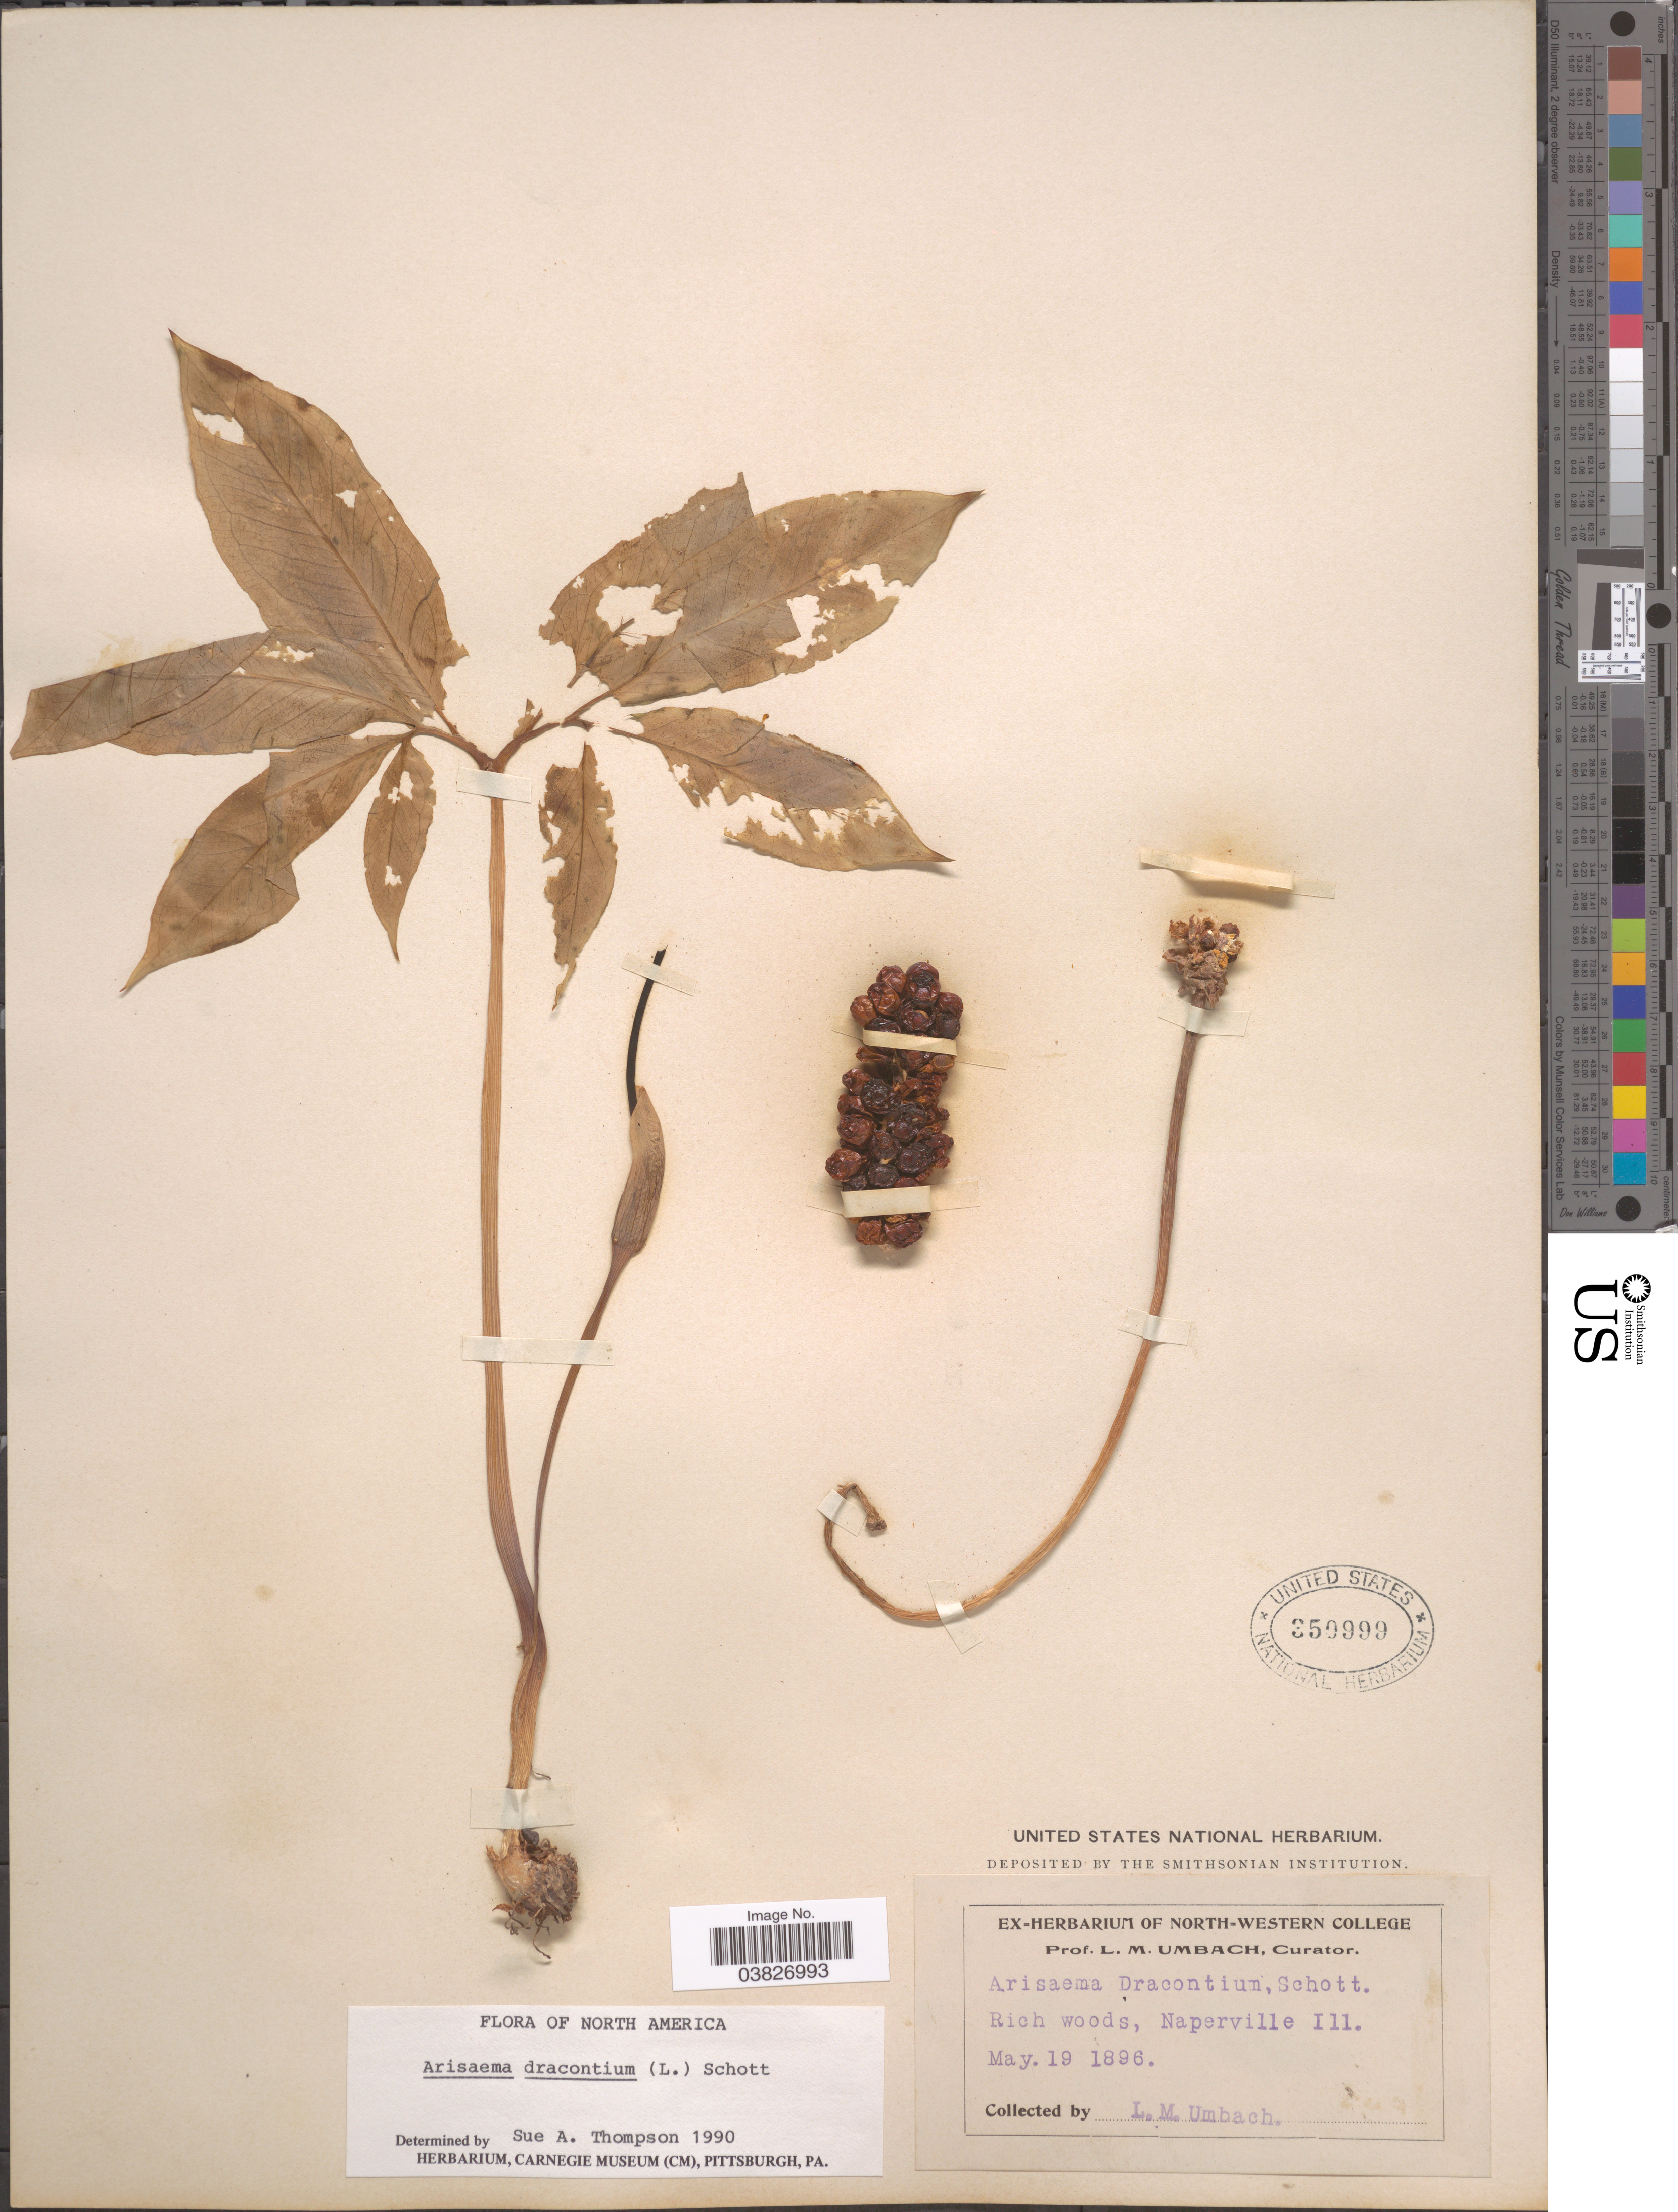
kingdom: Plantae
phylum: Tracheophyta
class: Liliopsida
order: Alismatales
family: Araceae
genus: Arisaema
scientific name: Arisaema dracontium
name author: (L.) Schott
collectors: L. M. Umbach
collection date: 1896-05-19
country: United States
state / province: Illinois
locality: Rich woods, Naperville.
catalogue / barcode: US 350999